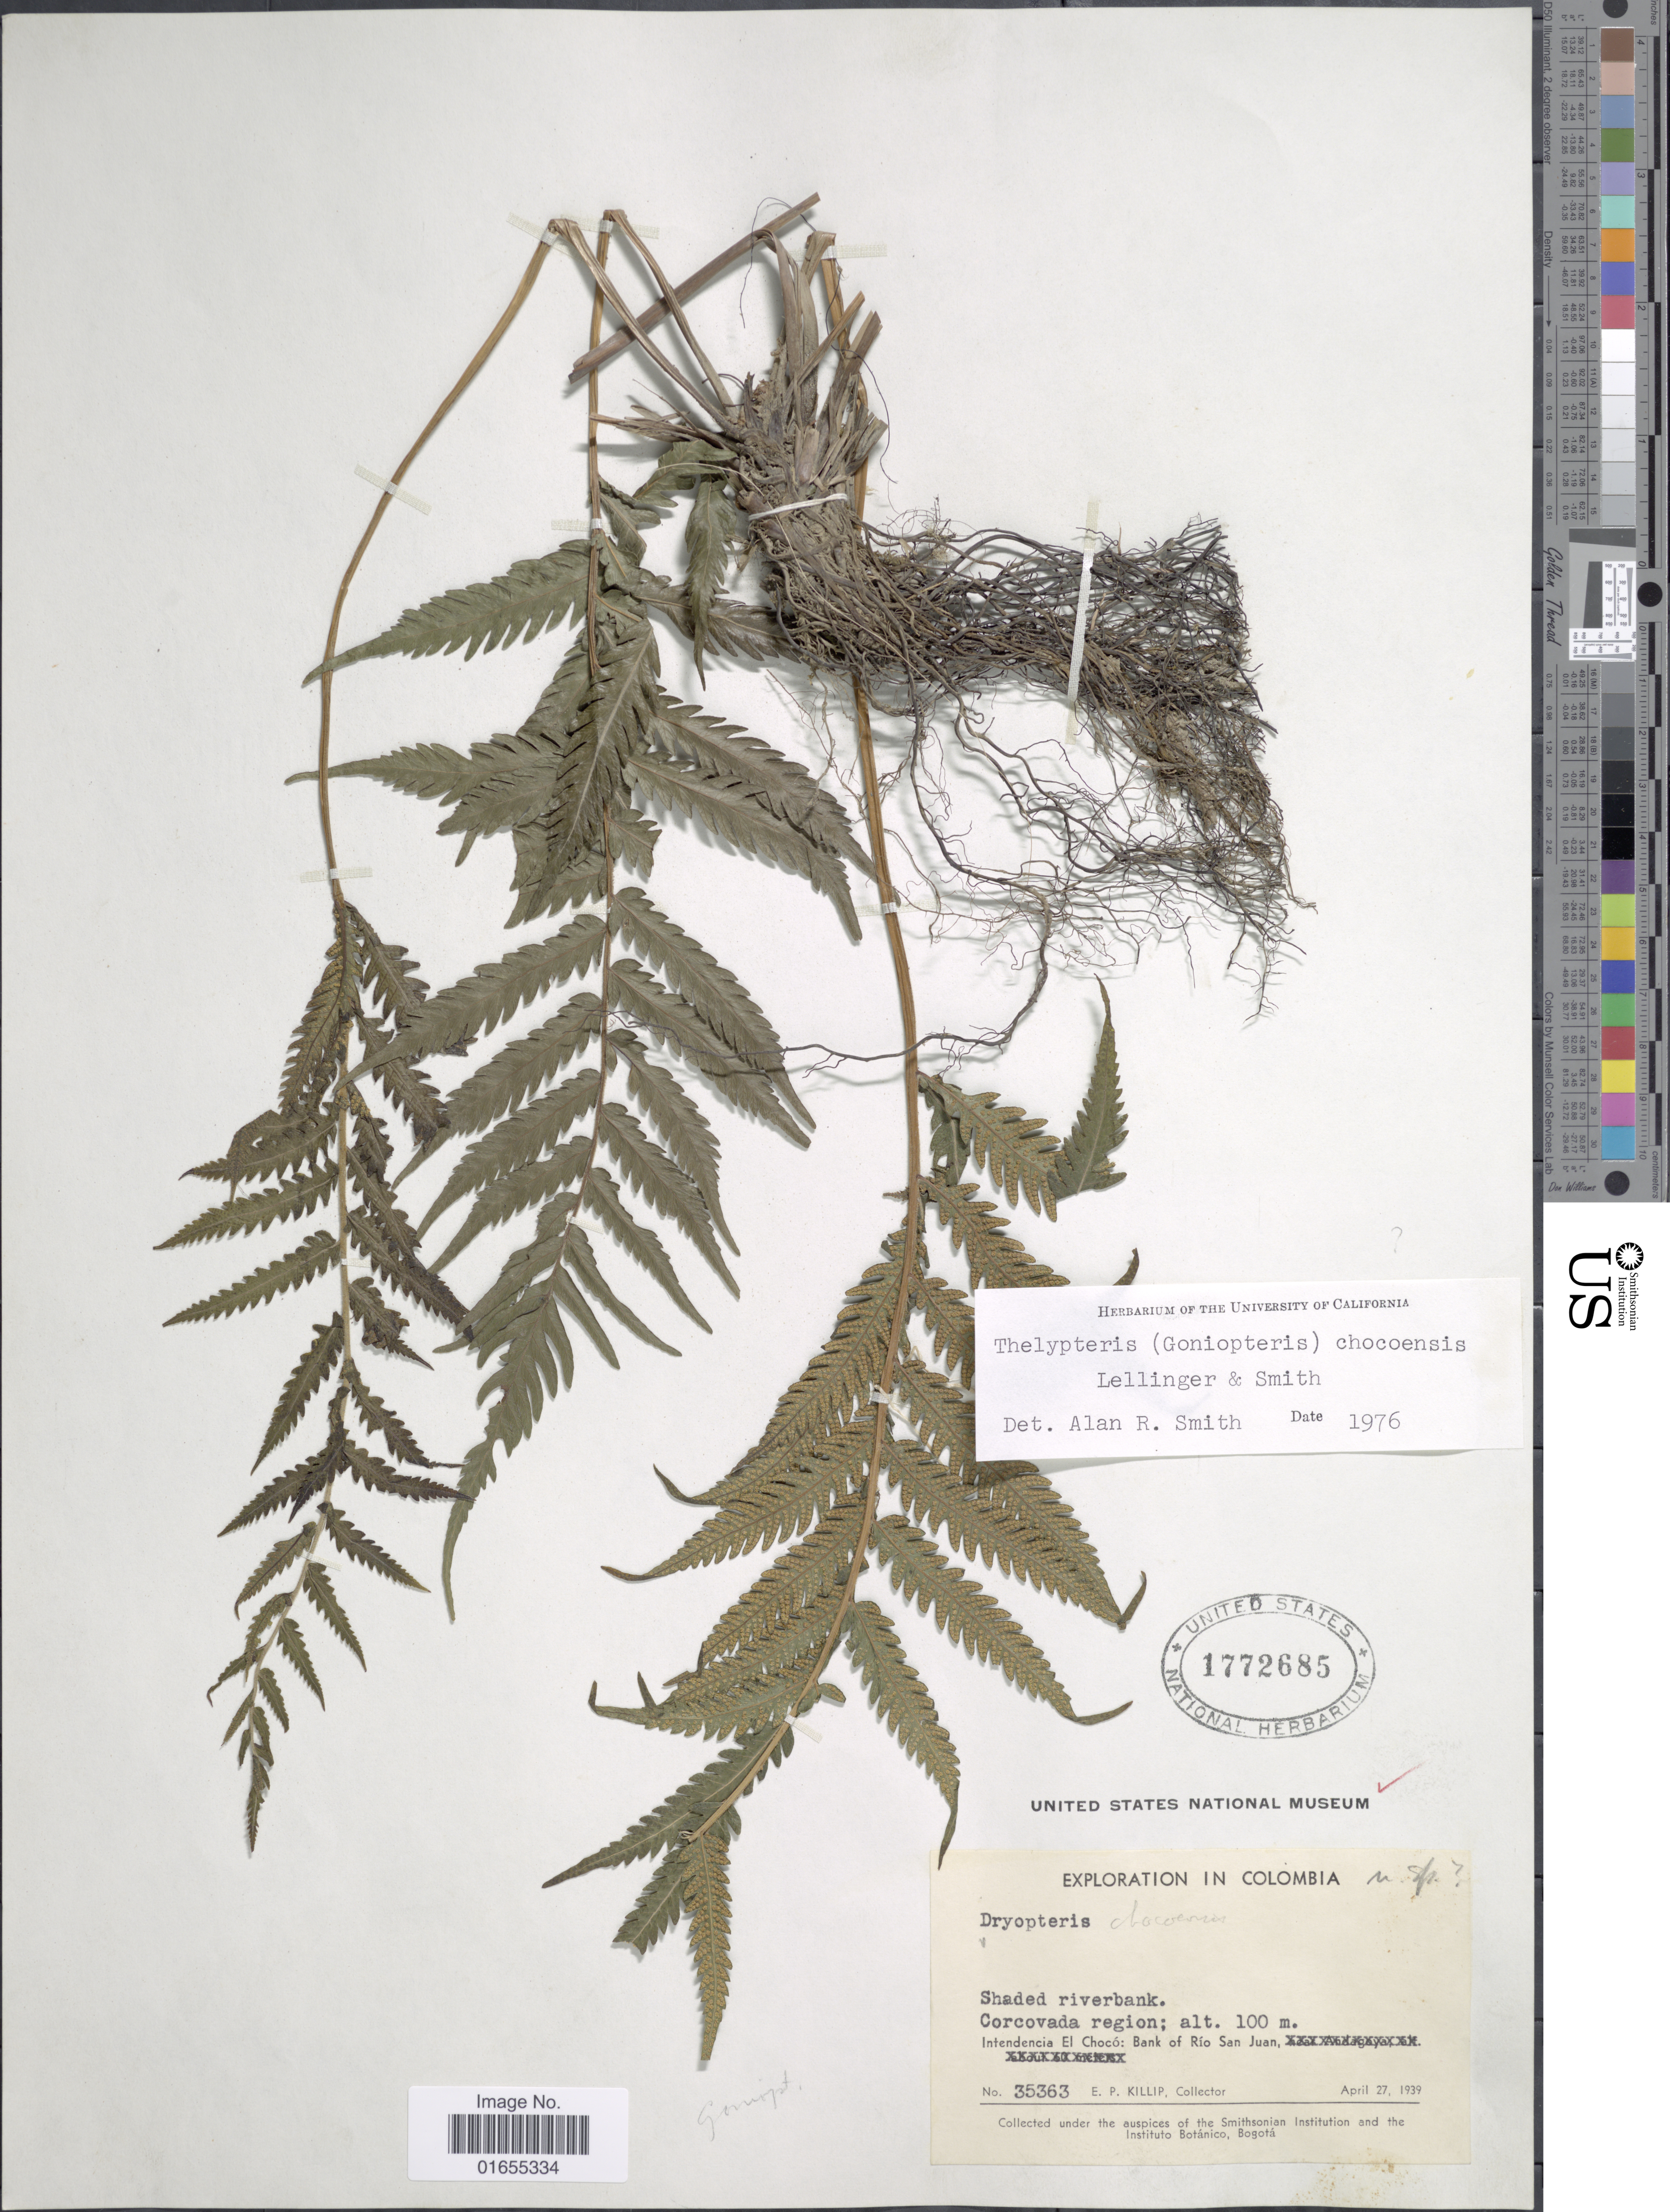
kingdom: Plantae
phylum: Tracheophyta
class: Polypodiopsida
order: Polypodiales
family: Thelypteridaceae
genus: Goniopteris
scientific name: Goniopteris chocoensis (A.R. Sm. & Lellinger) comb. nov., ined 2015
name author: (A.R. Sm. & Lellinger)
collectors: E. P. Killip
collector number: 35363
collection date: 1939-04-27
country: Colombia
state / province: Chocó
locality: Shaded riverbank, Corocovada region, Bank of Rio San Juan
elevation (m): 100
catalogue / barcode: US 1772685